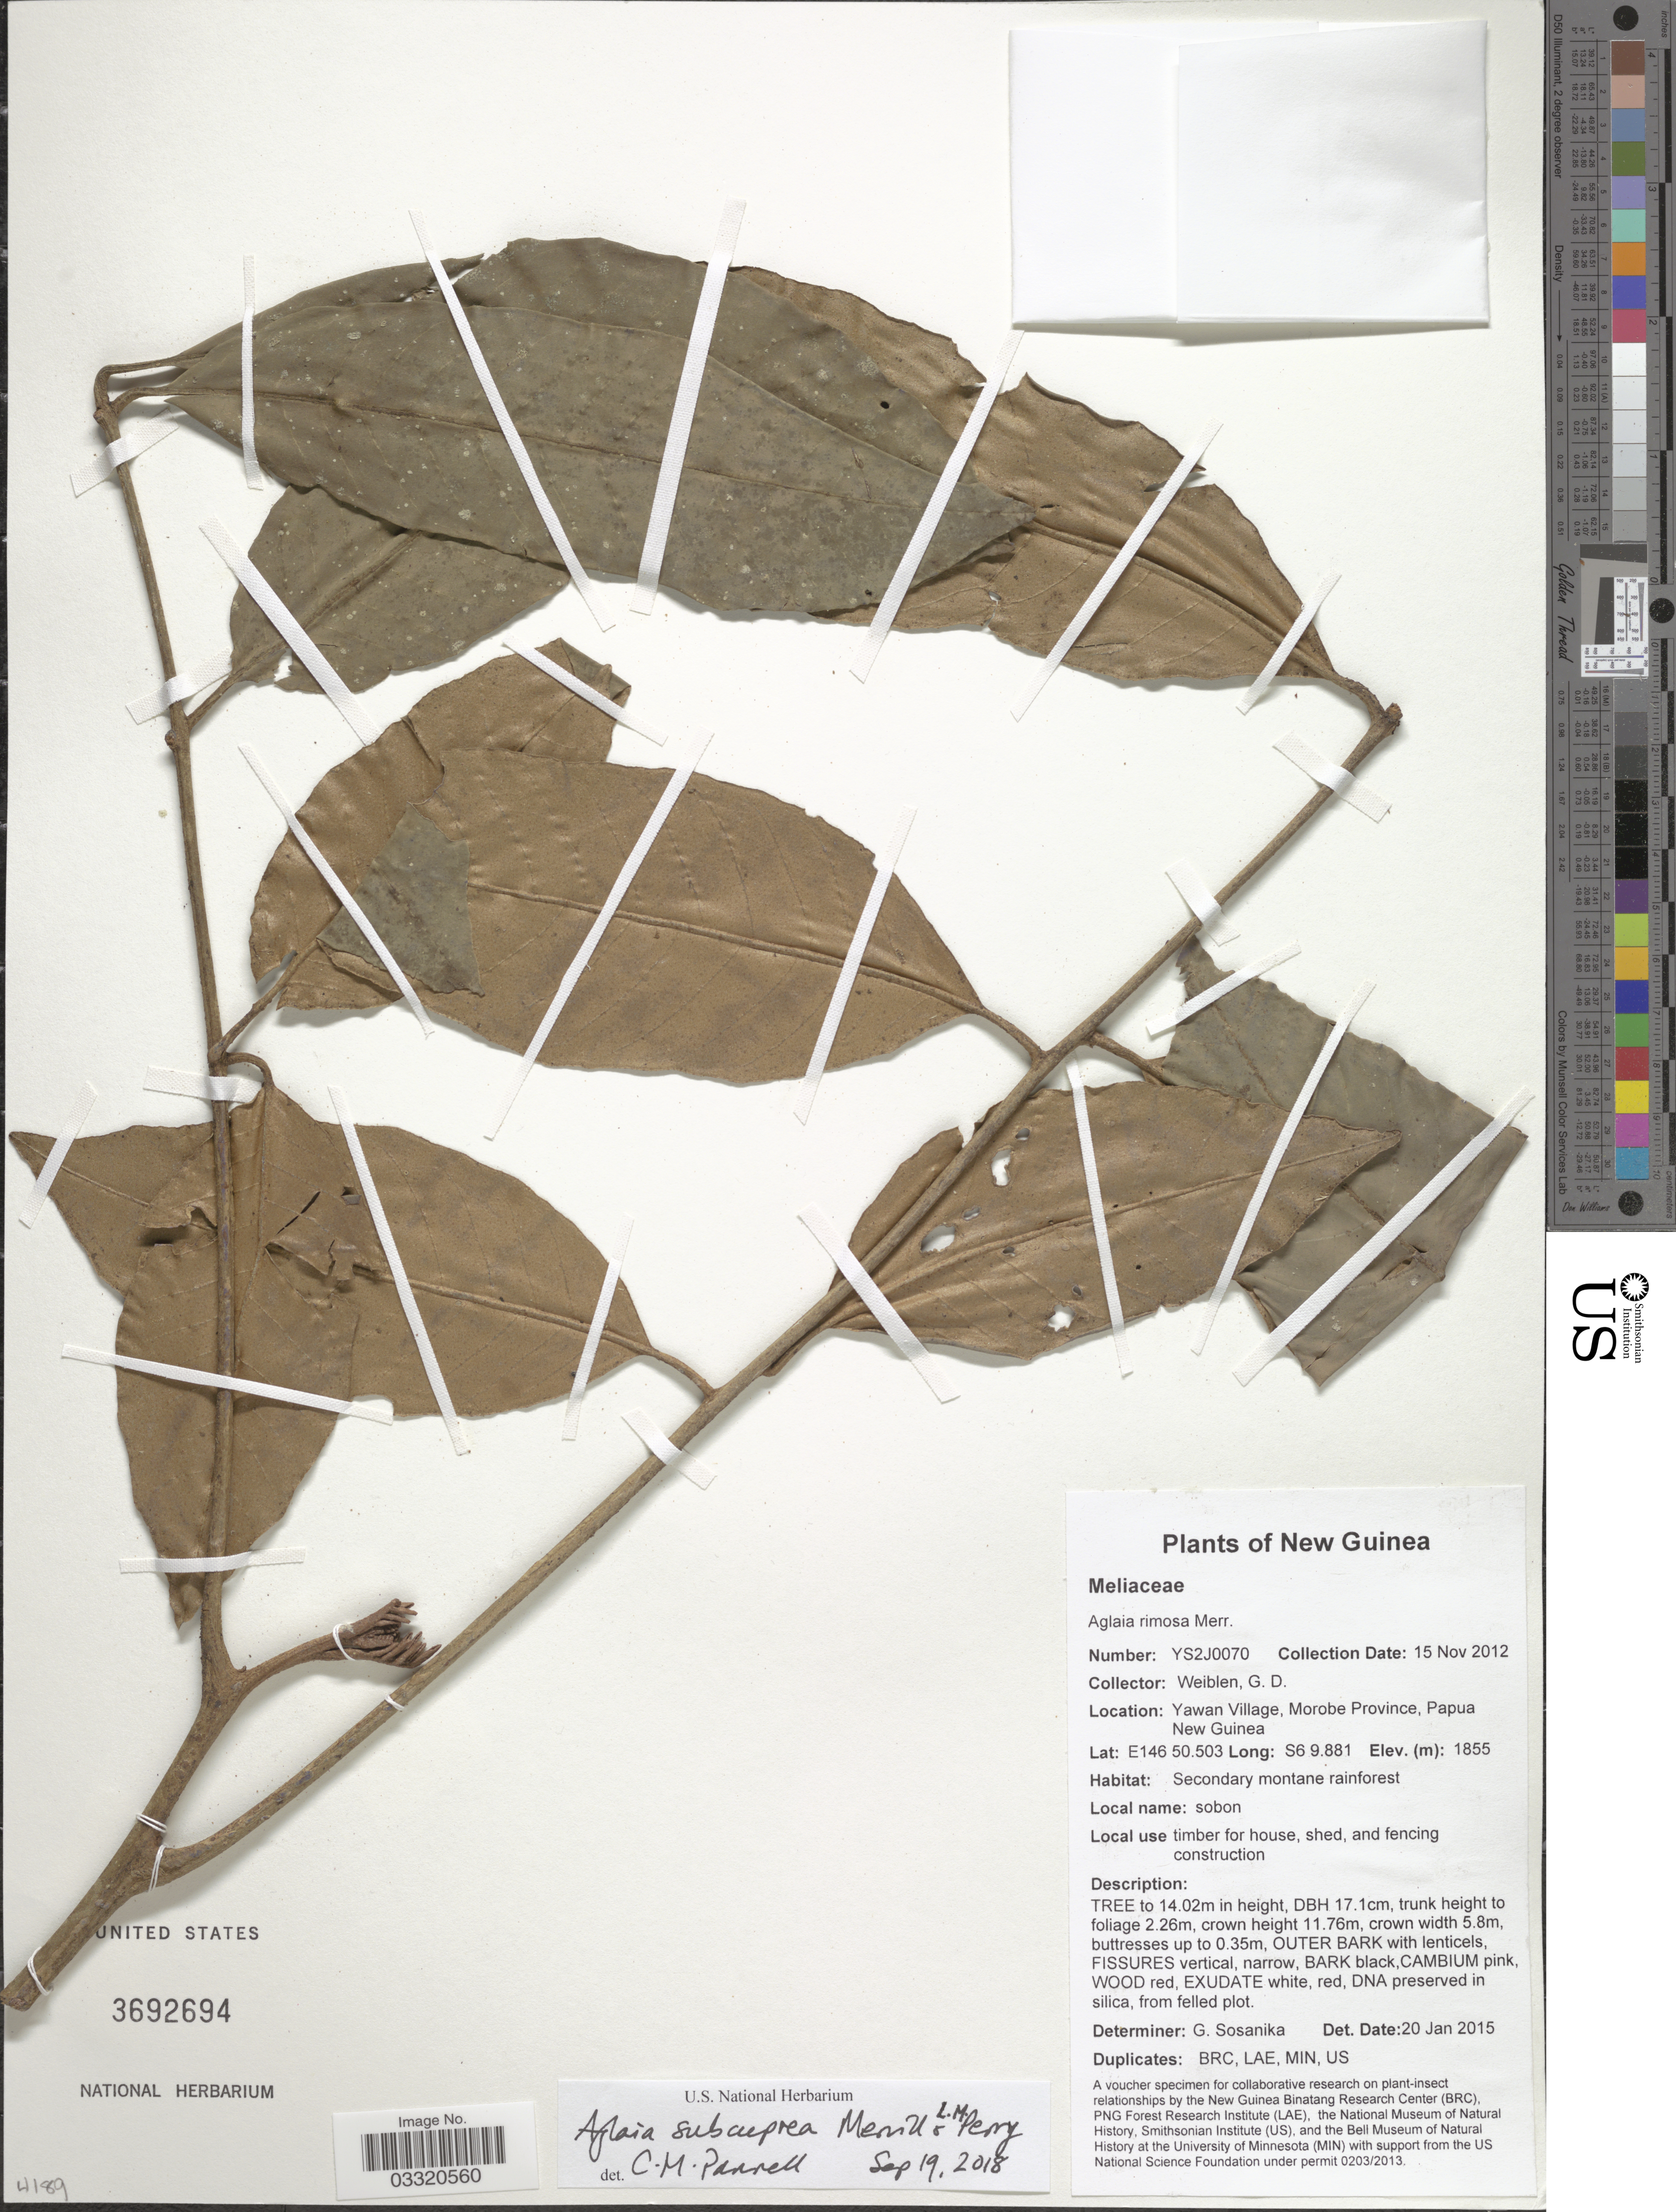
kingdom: Plantae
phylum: Tracheophyta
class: Magnoliopsida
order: Sapindales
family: Meliaceae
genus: Aglaia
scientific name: Aglaia subcuprea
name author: Merr. & L.M. Perry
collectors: G. D. Weiblen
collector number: YS2J0070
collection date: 2012-11-15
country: Papua New Guinea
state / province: Morobe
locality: New Guinea. Yawan Village.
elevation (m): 1855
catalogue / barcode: US 3692694